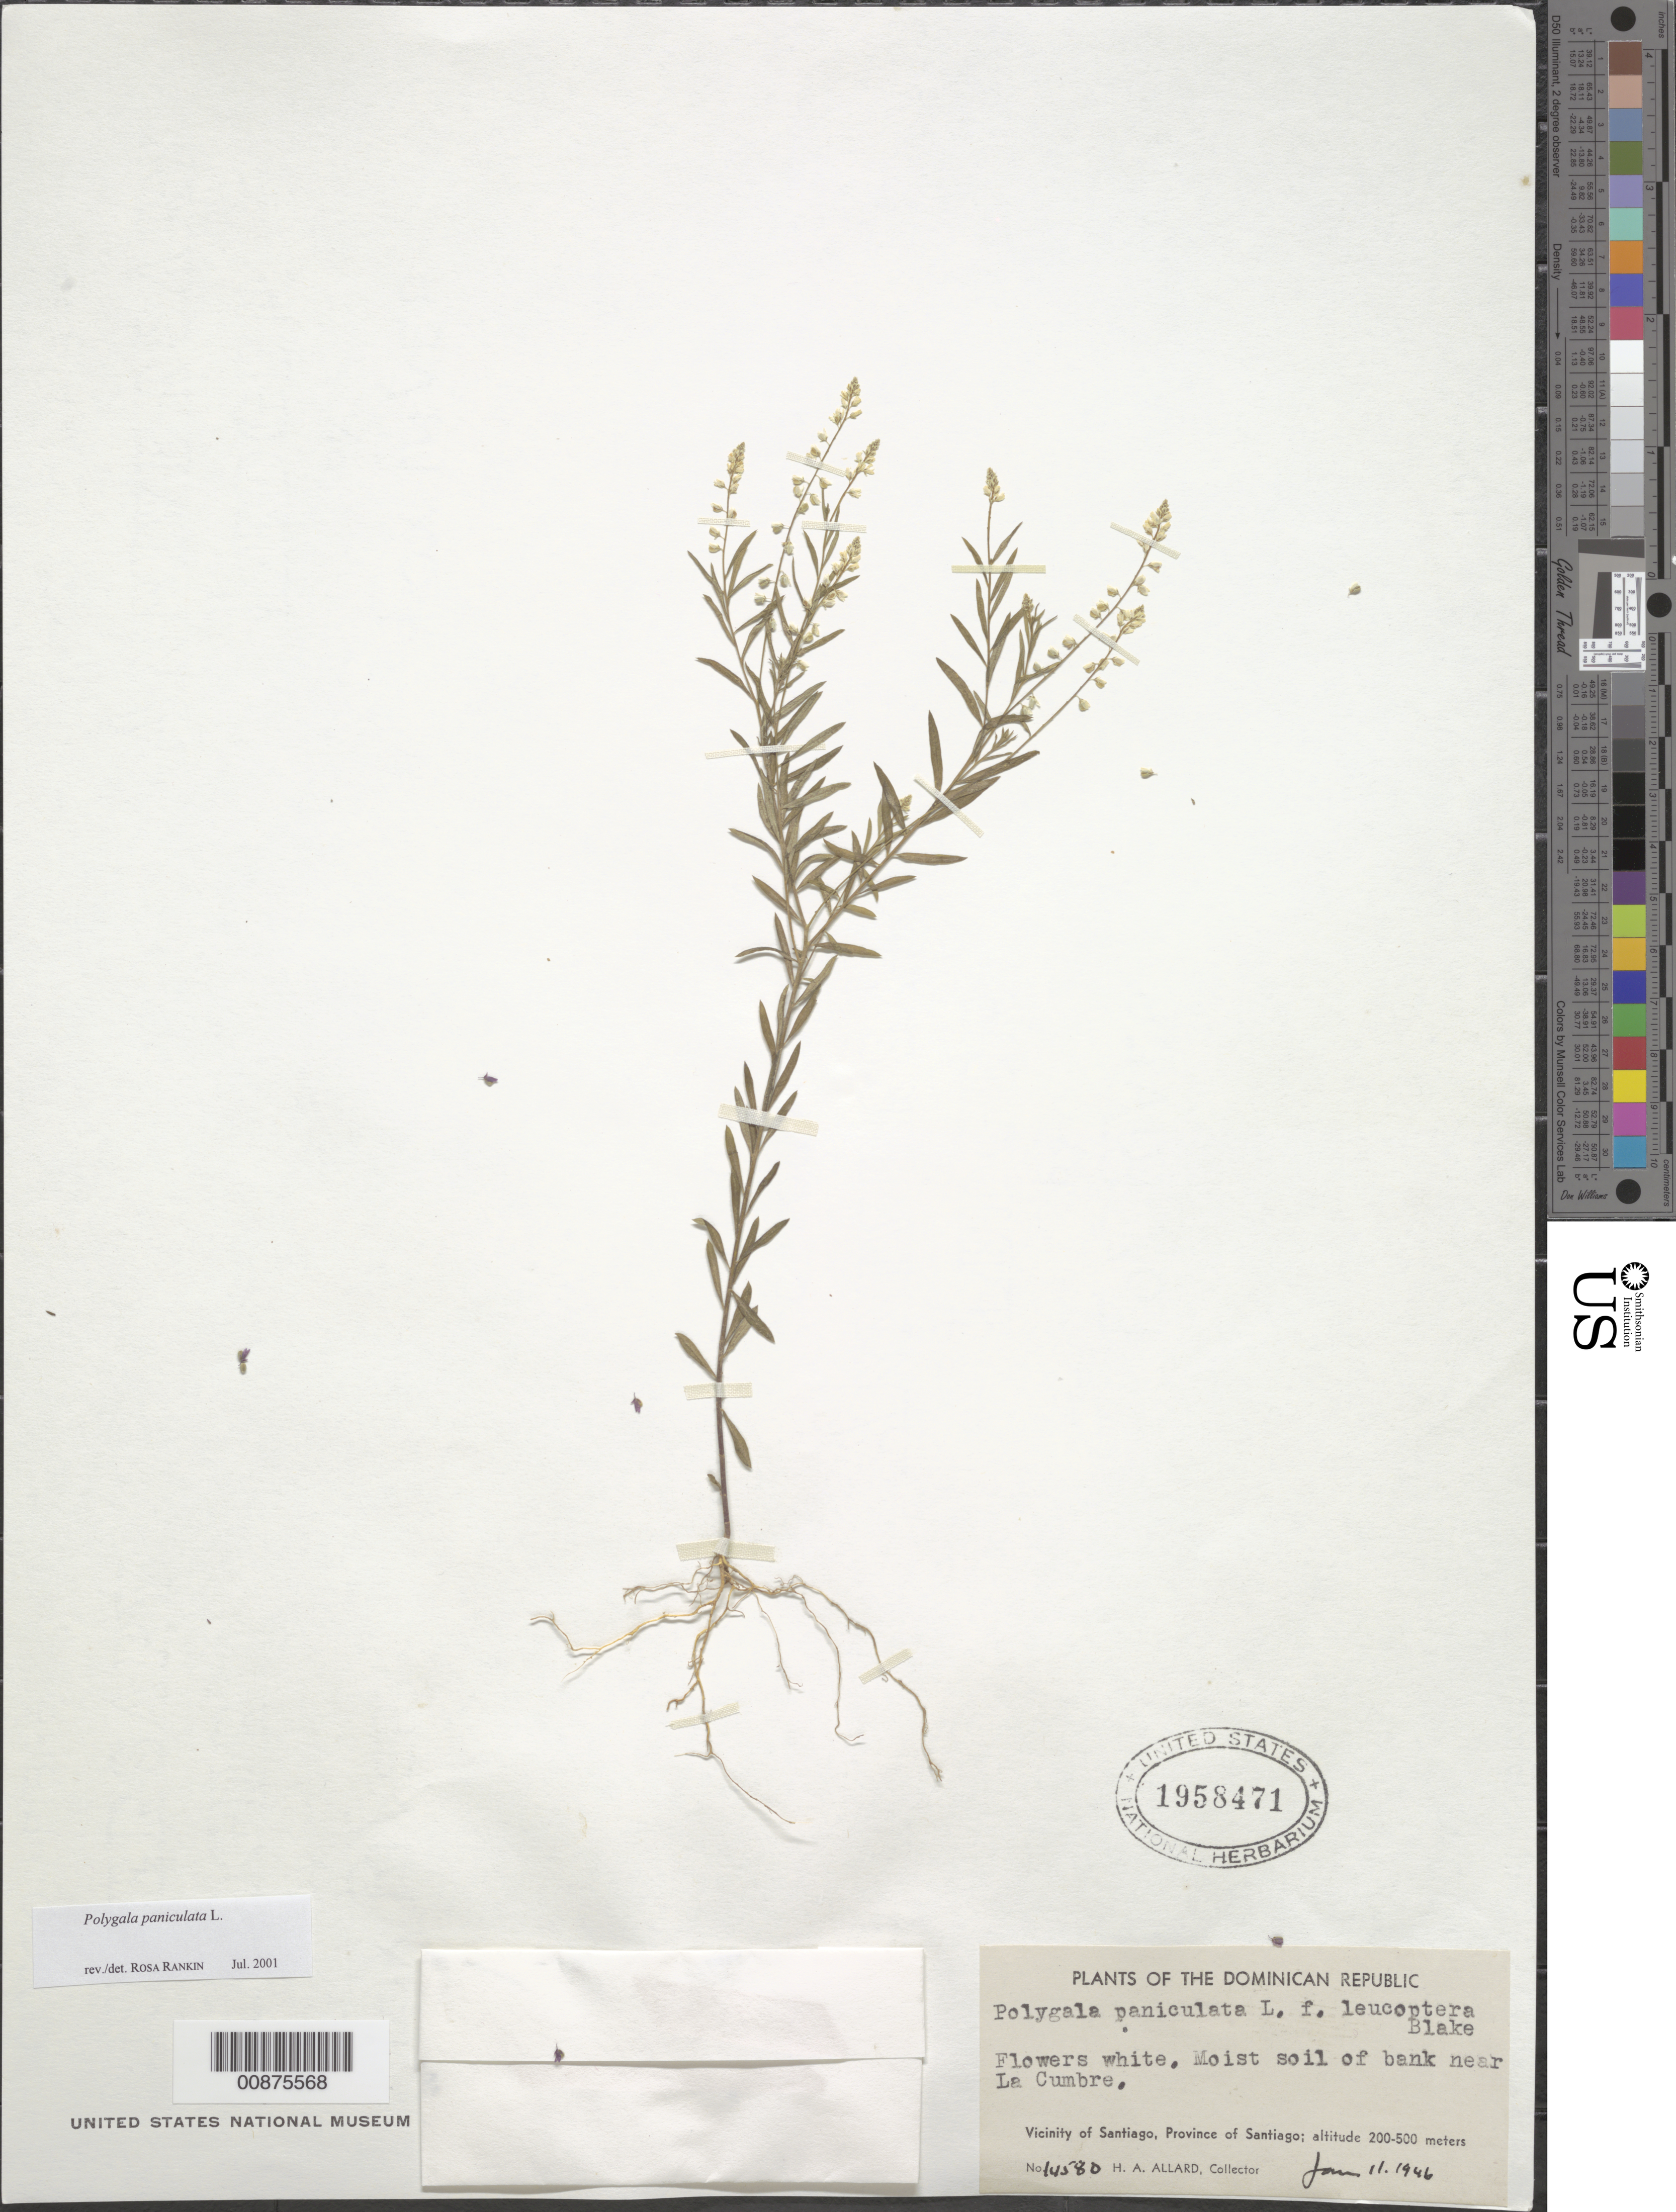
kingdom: Plantae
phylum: Tracheophyta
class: Magnoliopsida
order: Fabales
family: Polygalaceae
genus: Polygala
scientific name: Polygala paniculata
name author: L.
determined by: Rankin Rodriguez, Rosa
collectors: H. A. Allard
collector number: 14580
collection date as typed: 11 Jan 1946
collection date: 1946-01-11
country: Dominican Republic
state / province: Santiago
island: Hispaniola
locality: Vicinity of Santiago, near La Cumbre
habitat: Moist soil of bank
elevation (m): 200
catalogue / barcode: US 1958471